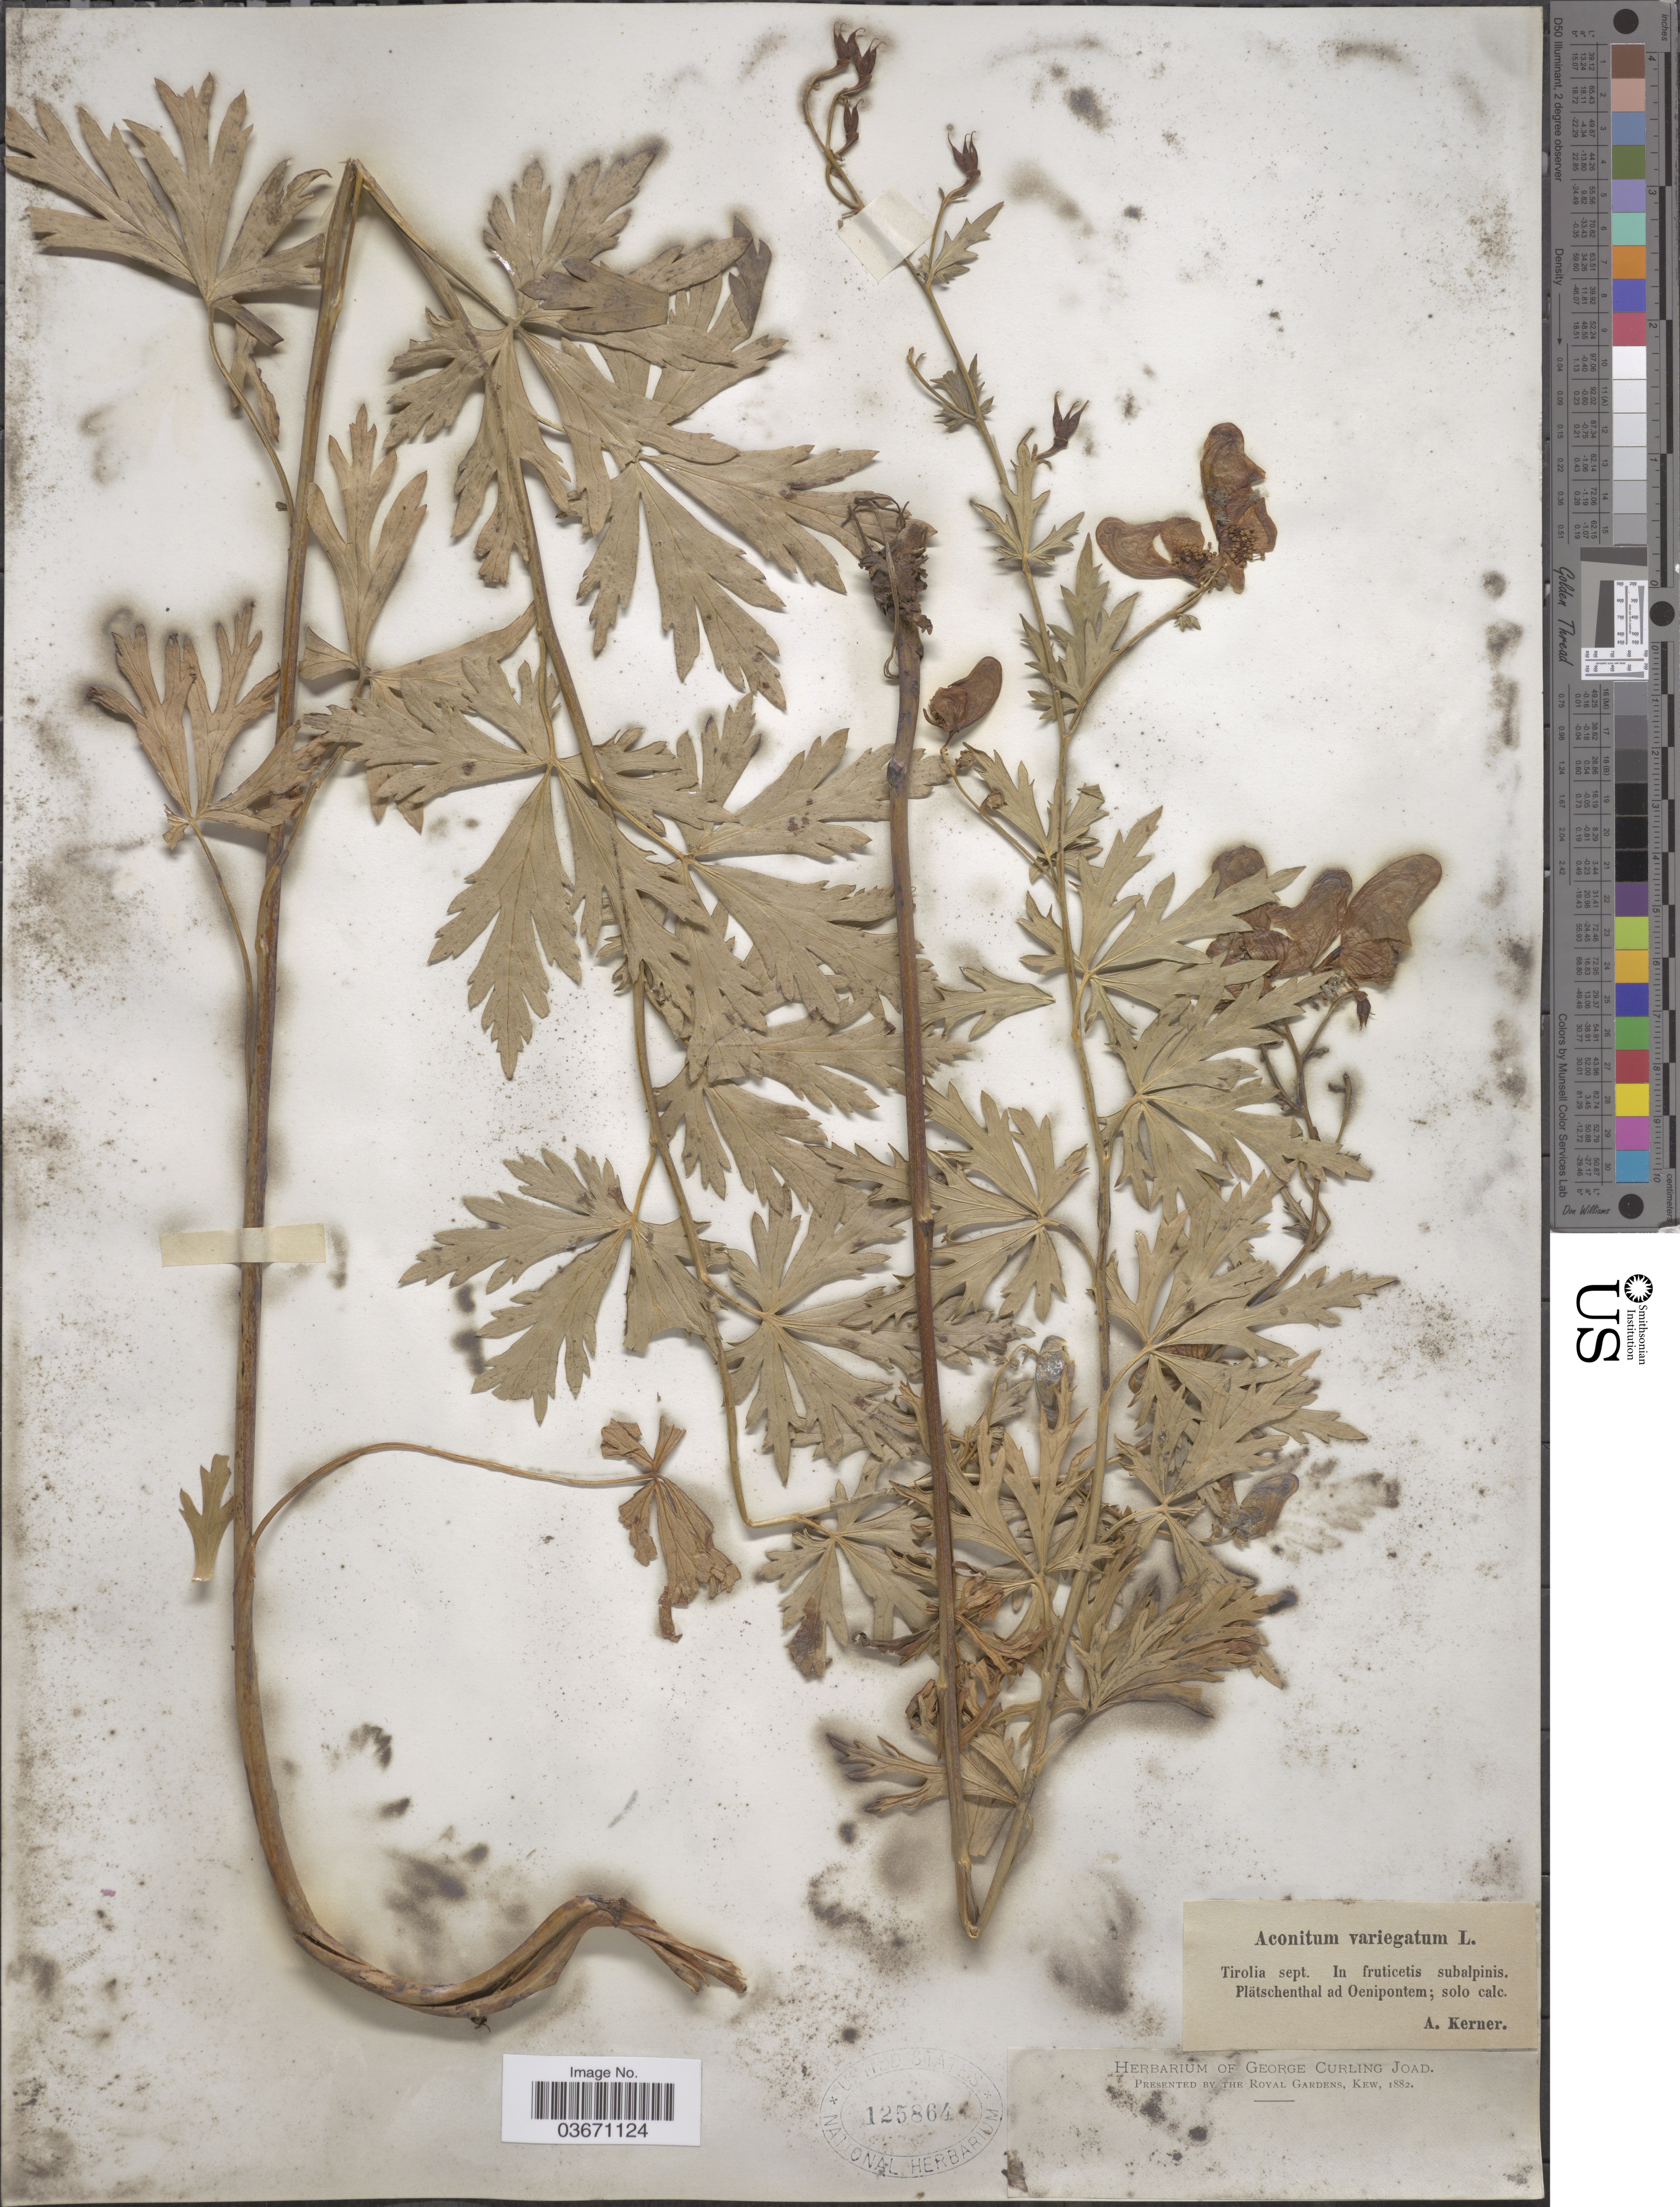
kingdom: Plantae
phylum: Tracheophyta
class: Magnoliopsida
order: Ranunculales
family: Ranunculaceae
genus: Aconitum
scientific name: Aconitum variegatum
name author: L.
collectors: A. Kerner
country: Austria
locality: Tirolia sept. In fruticetis subalpinis. Plätschenthal ad Oenipontem.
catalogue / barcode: US 125864